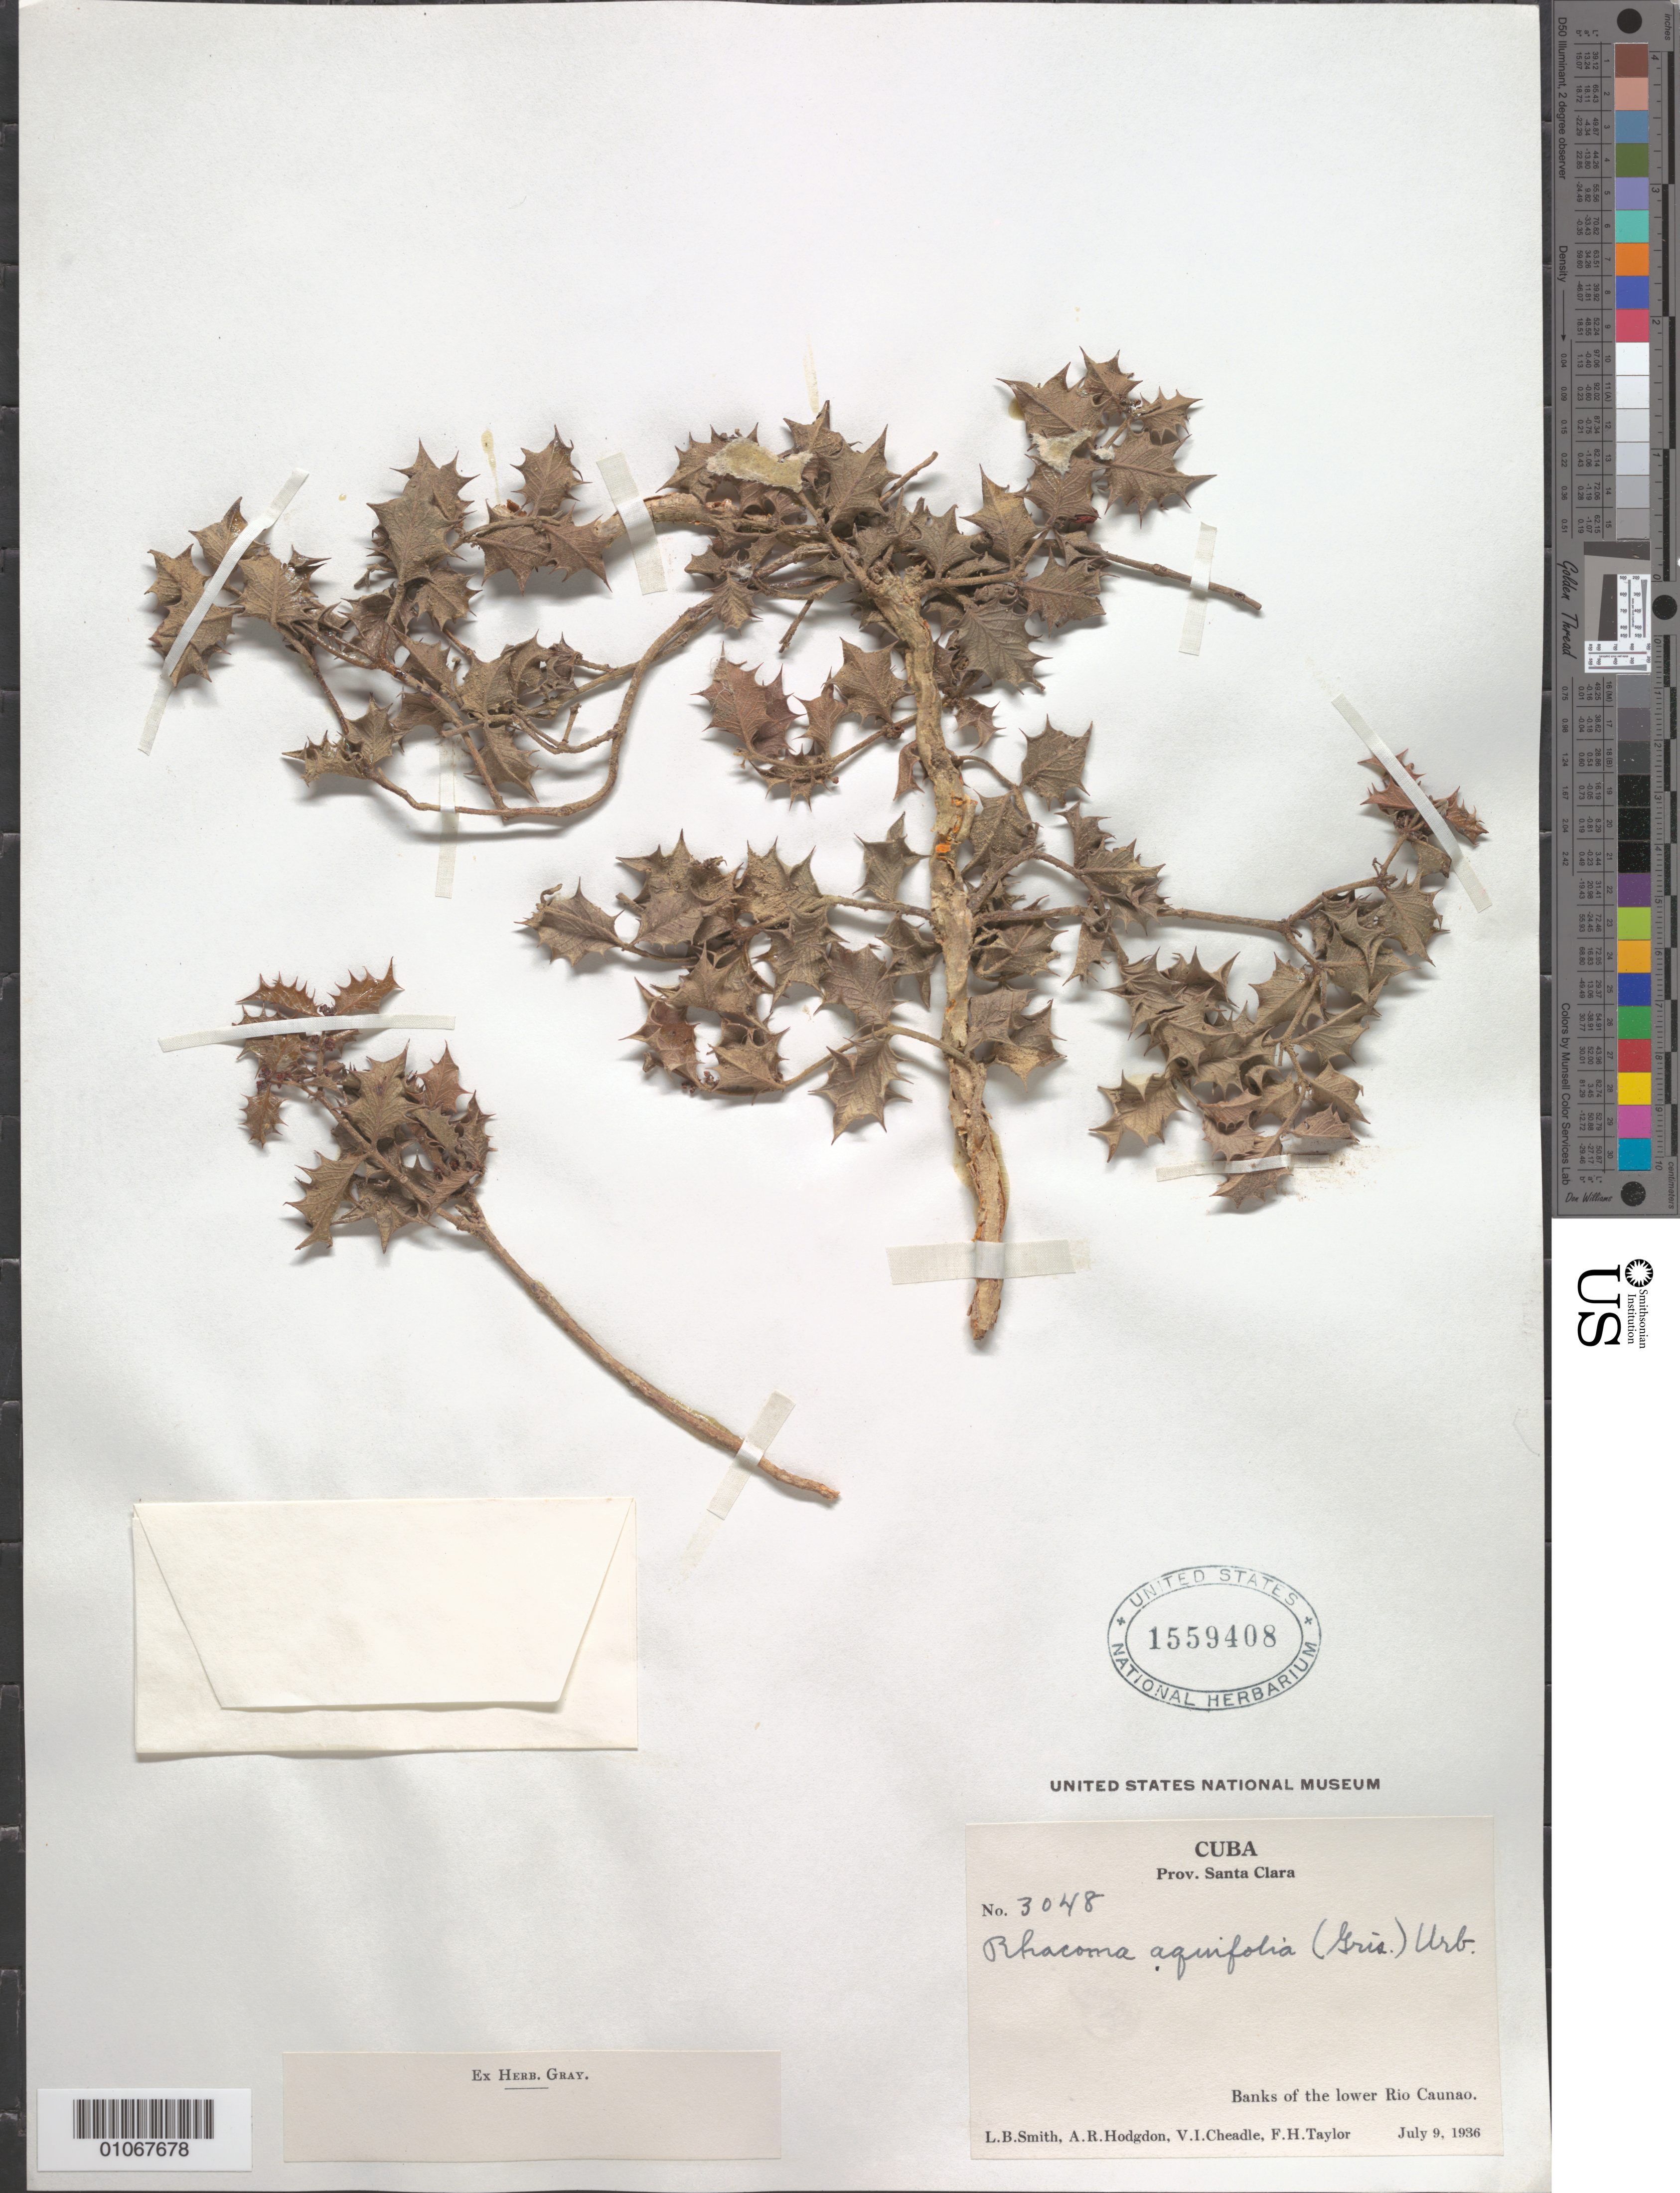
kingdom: Plantae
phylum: Tracheophyta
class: Magnoliopsida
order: Celastrales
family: Celastraceae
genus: Crossopetalum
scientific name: Crossopetalum aquifolium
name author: (Griseb.) Hitchc.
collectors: L. Smith, A. R. Hodgdon, V. I. Cheadle & F. H. Taylor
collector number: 3048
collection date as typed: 09 Jul 1936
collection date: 1936-07-09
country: Cuba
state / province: Villa Clara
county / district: Santa Clara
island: Cuba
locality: Banks of the lower Rio Caunao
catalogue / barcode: US 1559408